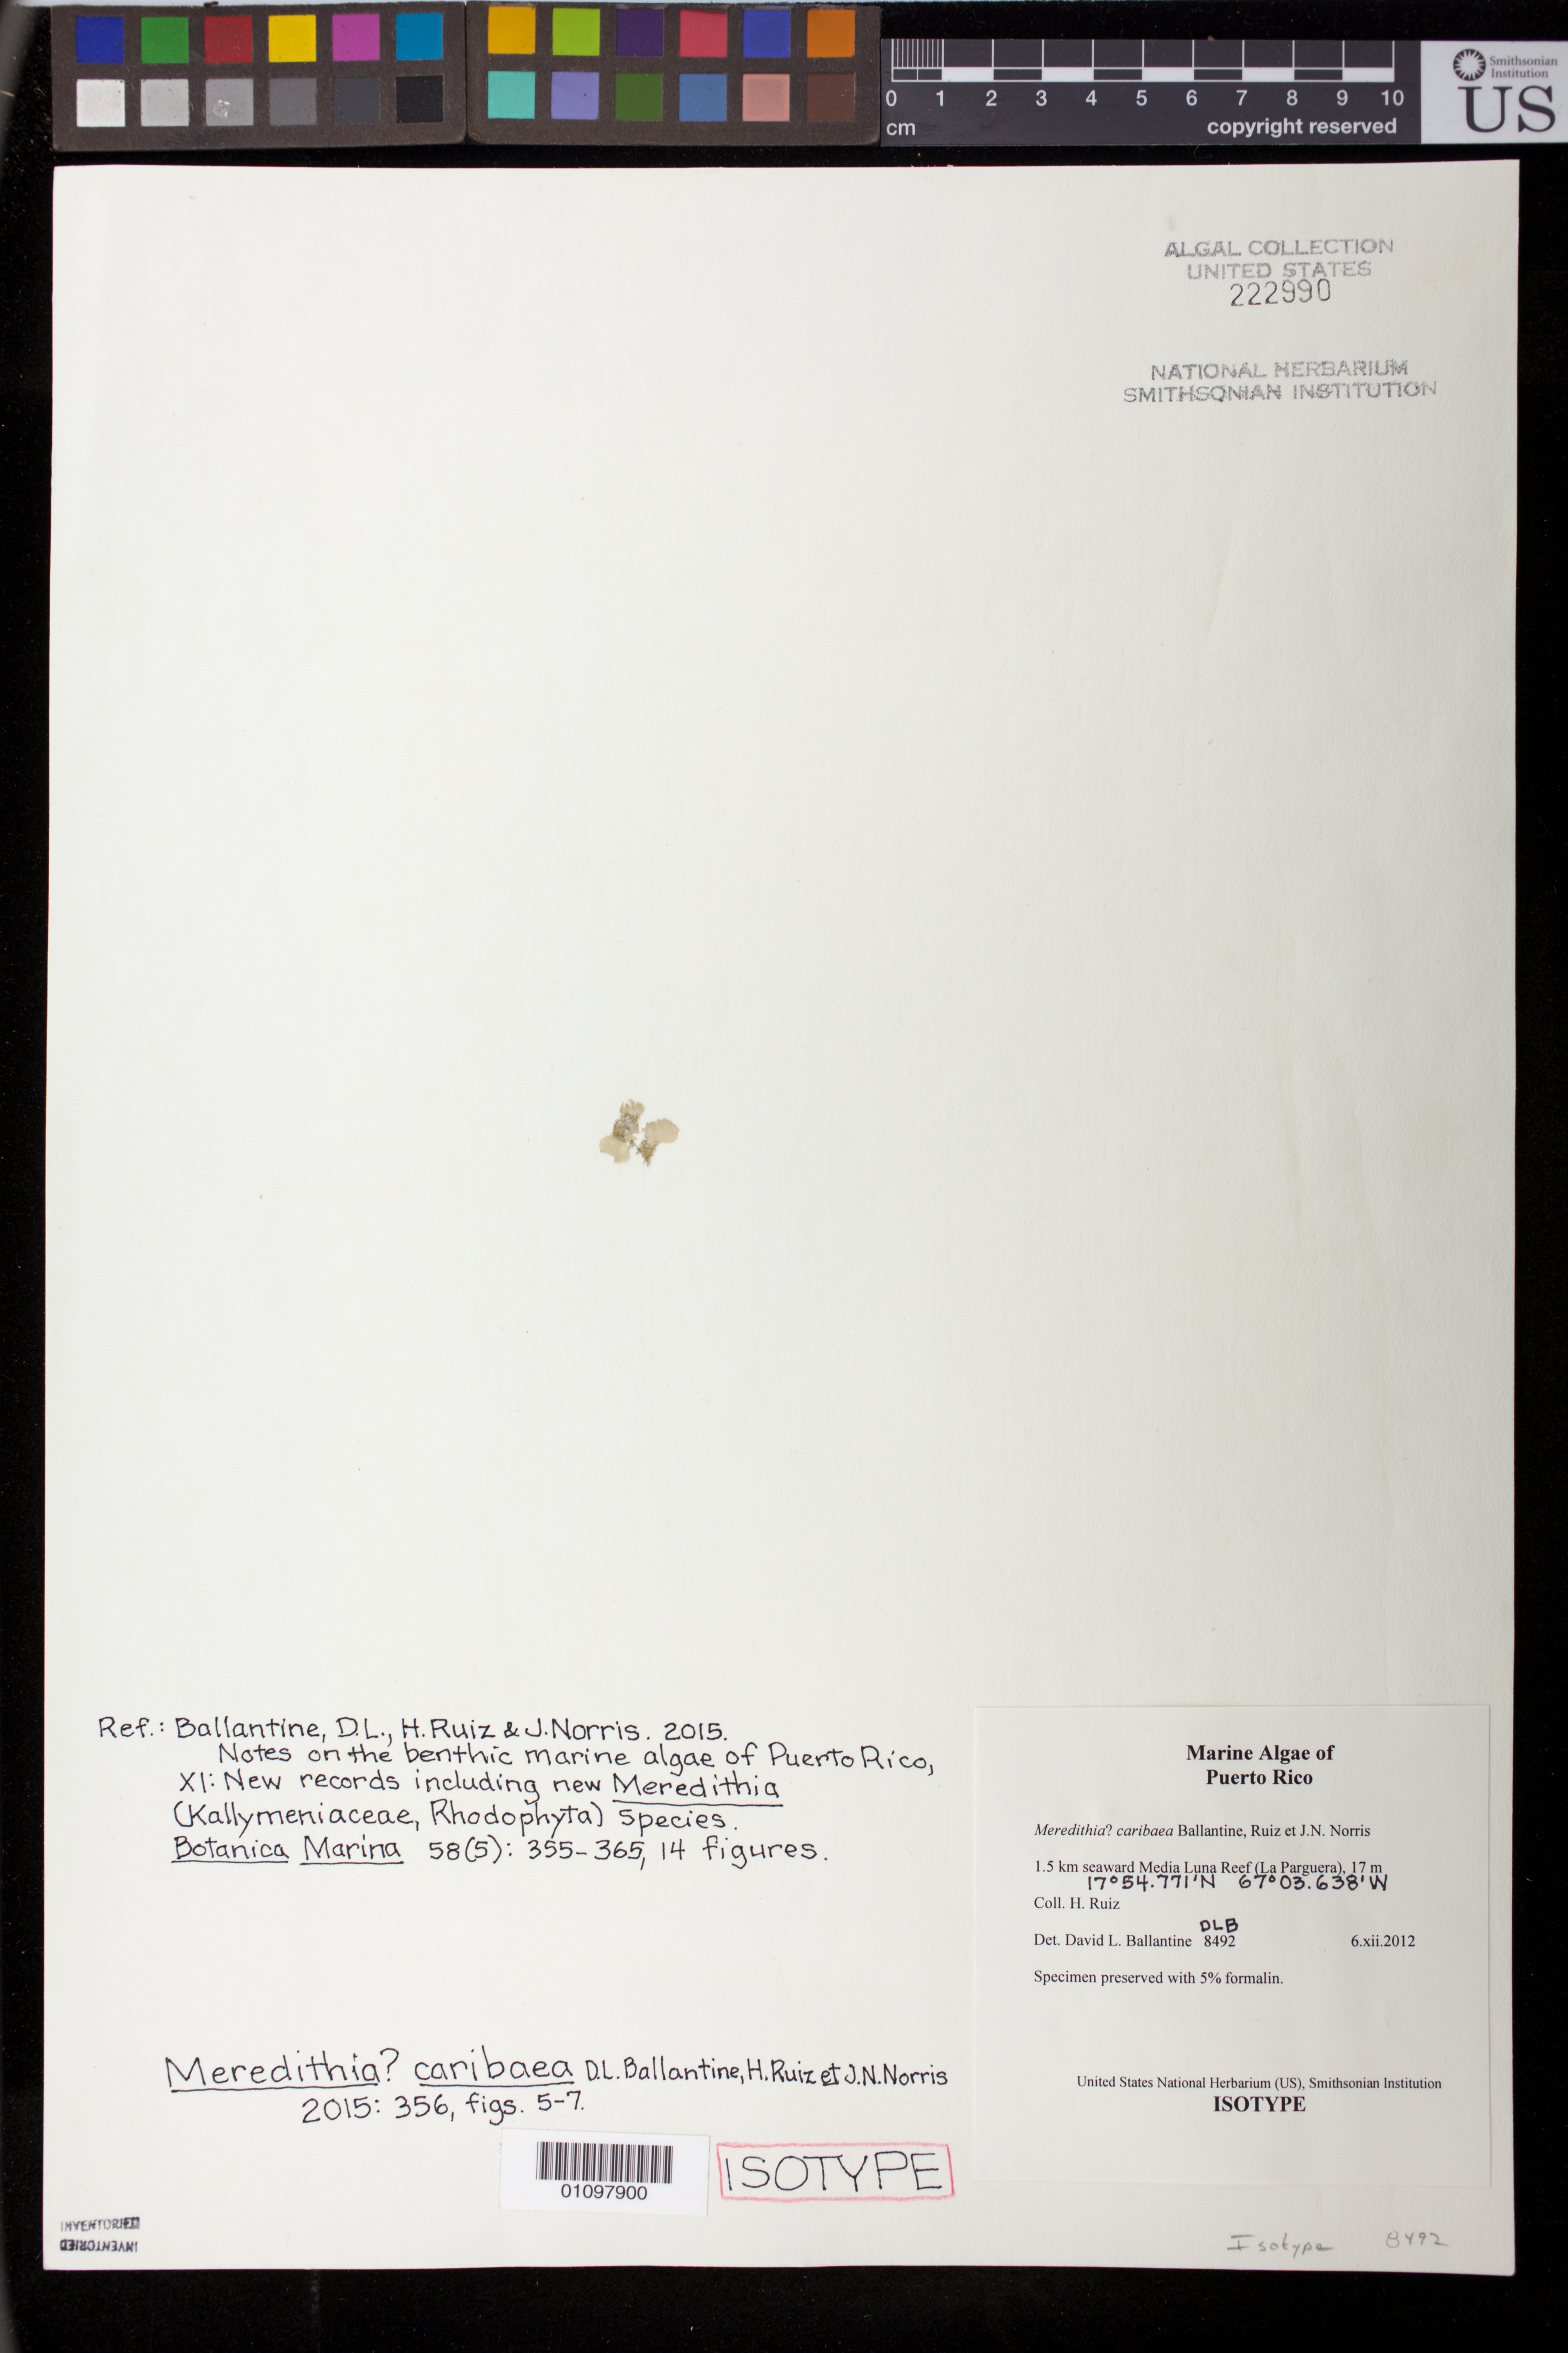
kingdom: Plantae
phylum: Rhodophyta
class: Florideophyceae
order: Gigartinales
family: Kallymeniaceae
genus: Meredithia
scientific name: Meredithia caribaea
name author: D.L. Ballant. et al.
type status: Isotype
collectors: H. Ruiz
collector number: DLB 8492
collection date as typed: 06 Dec 2012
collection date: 2012-12-06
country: Puerto Rico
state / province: Lajas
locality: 1.5 km seaward Media Luna Reef (La Parguera).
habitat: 17 m depth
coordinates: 17 54.771'N, 67 03.638'W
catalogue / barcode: US 222990